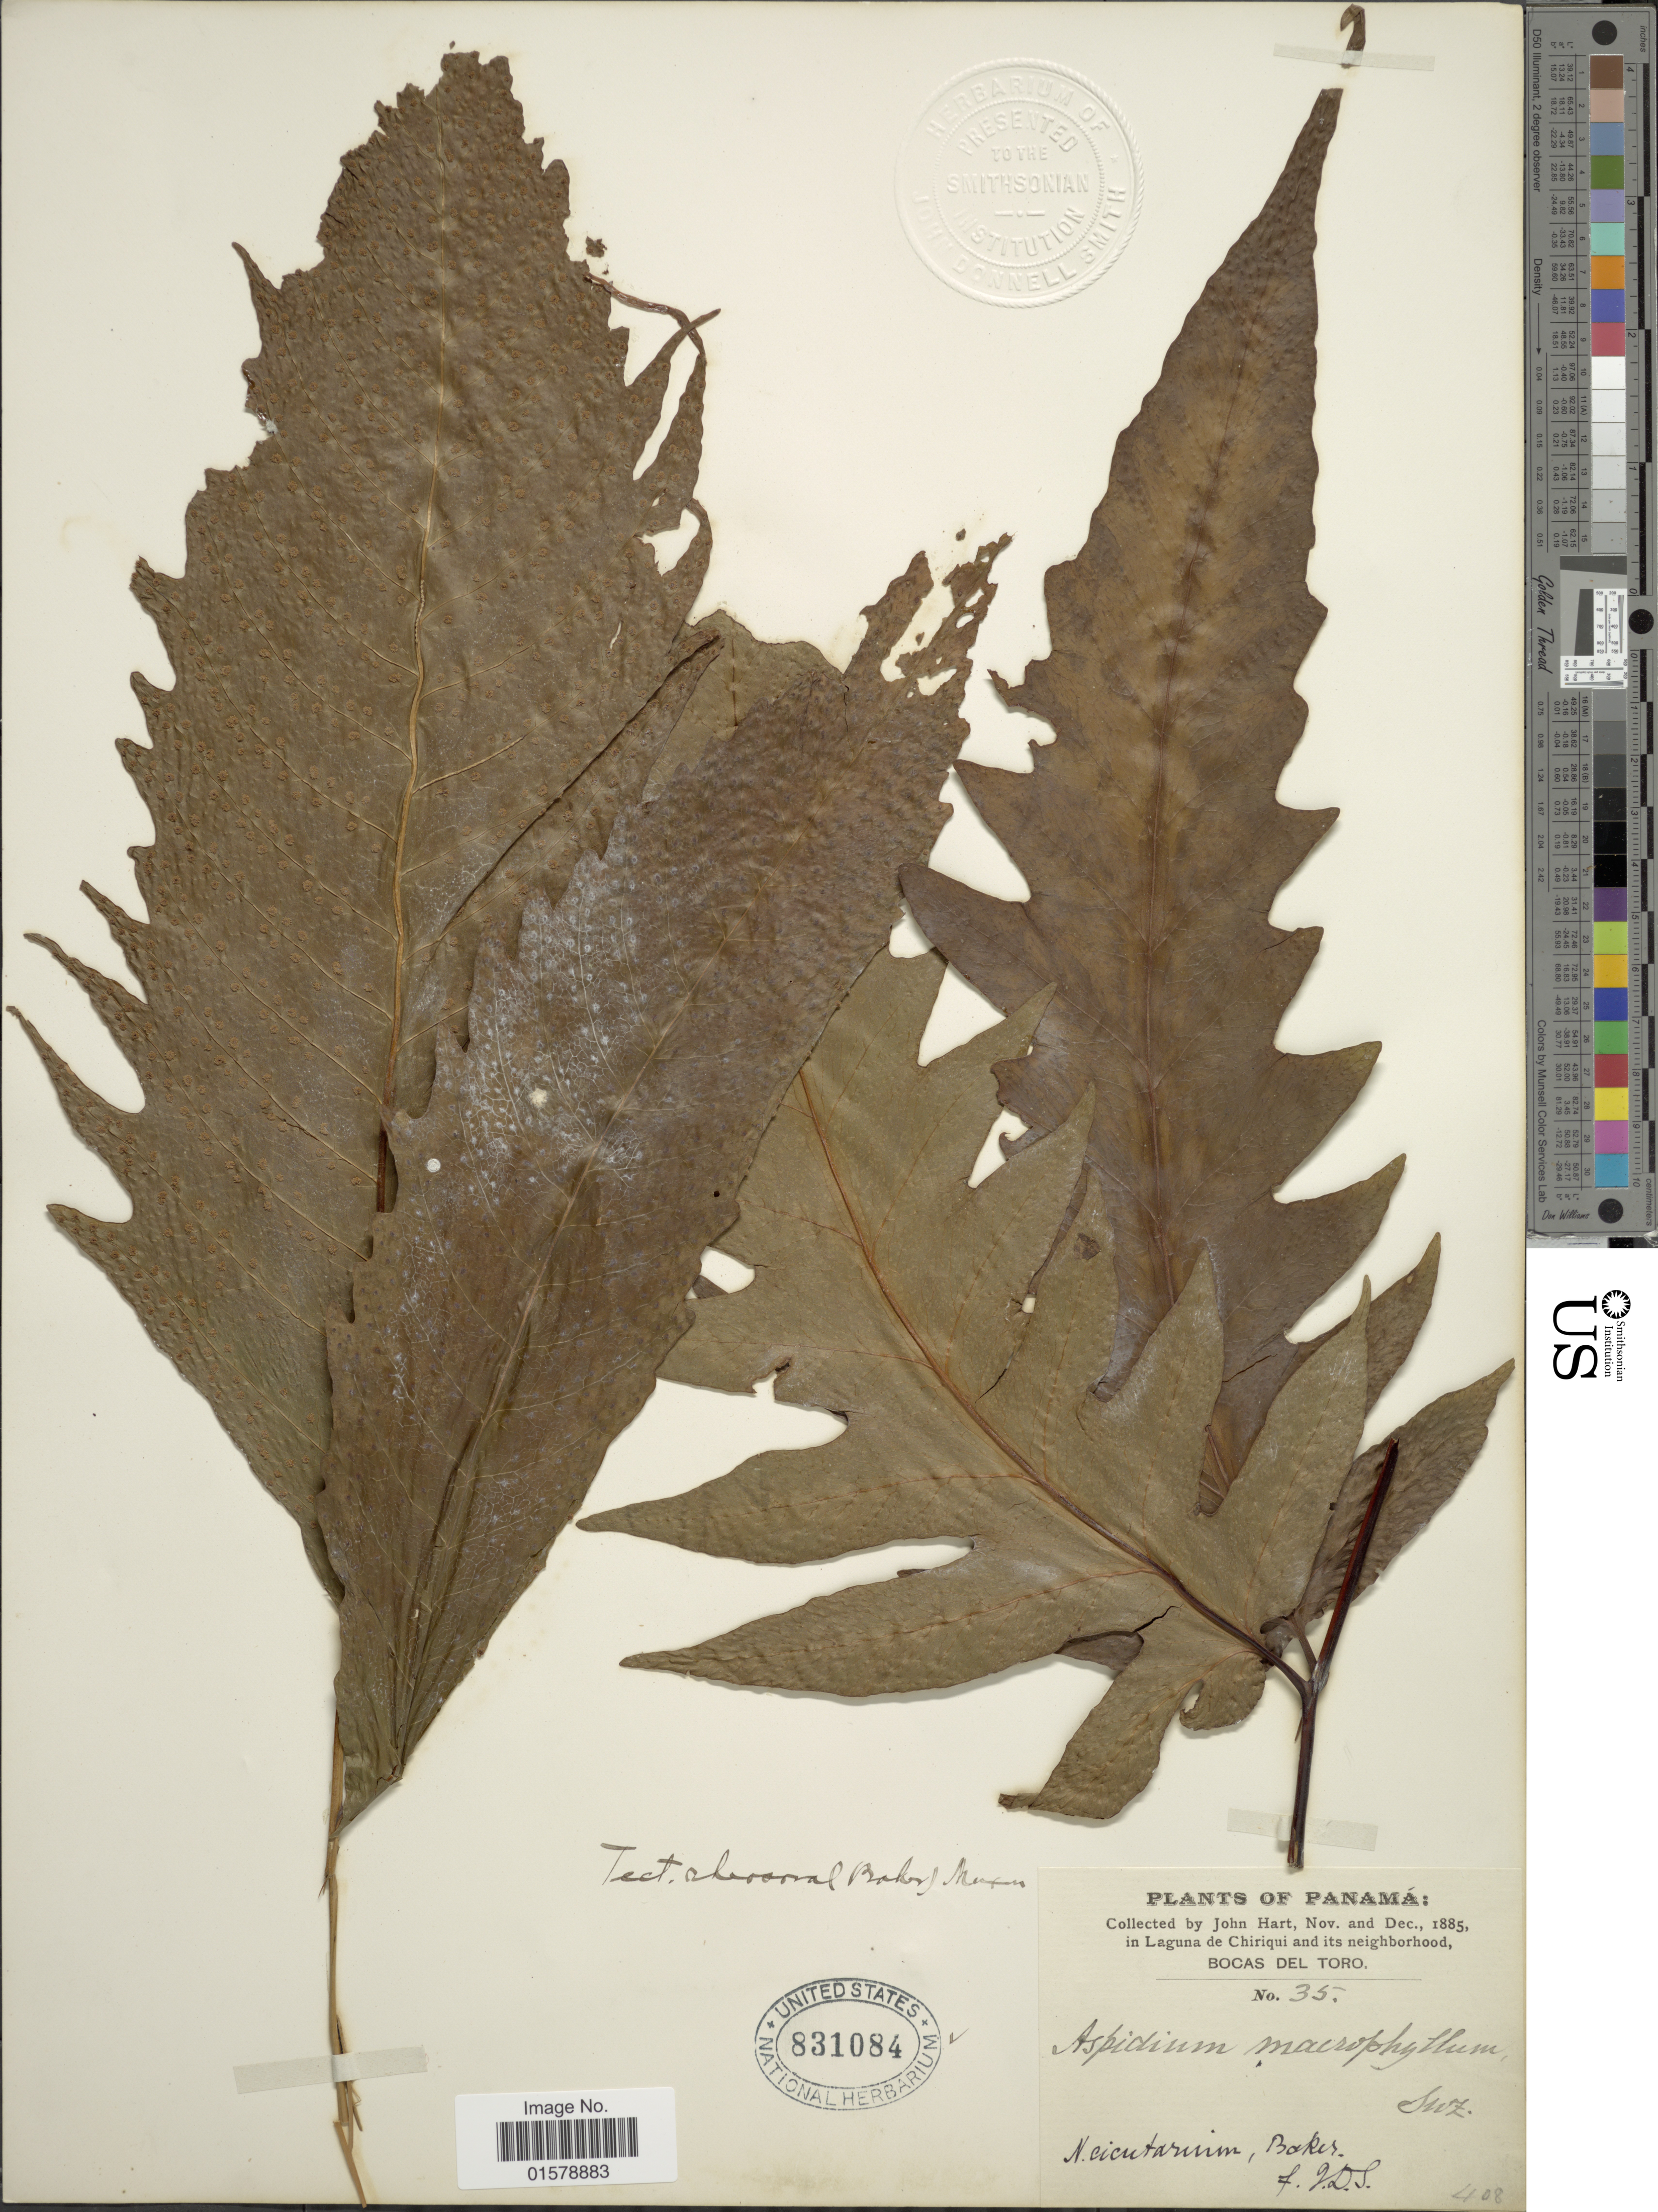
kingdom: Plantae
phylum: Tracheophyta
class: Polypodiopsida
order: Polypodiales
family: Tectariaceae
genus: Tectaria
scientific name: Tectaria subebenea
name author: (Christ) C. Chr.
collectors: J. H. Hart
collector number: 35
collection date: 1885-11/1885-12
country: Panama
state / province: Bocas del Toro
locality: Jn Laguna de Chiriqui and its neighborhood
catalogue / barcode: US 831084